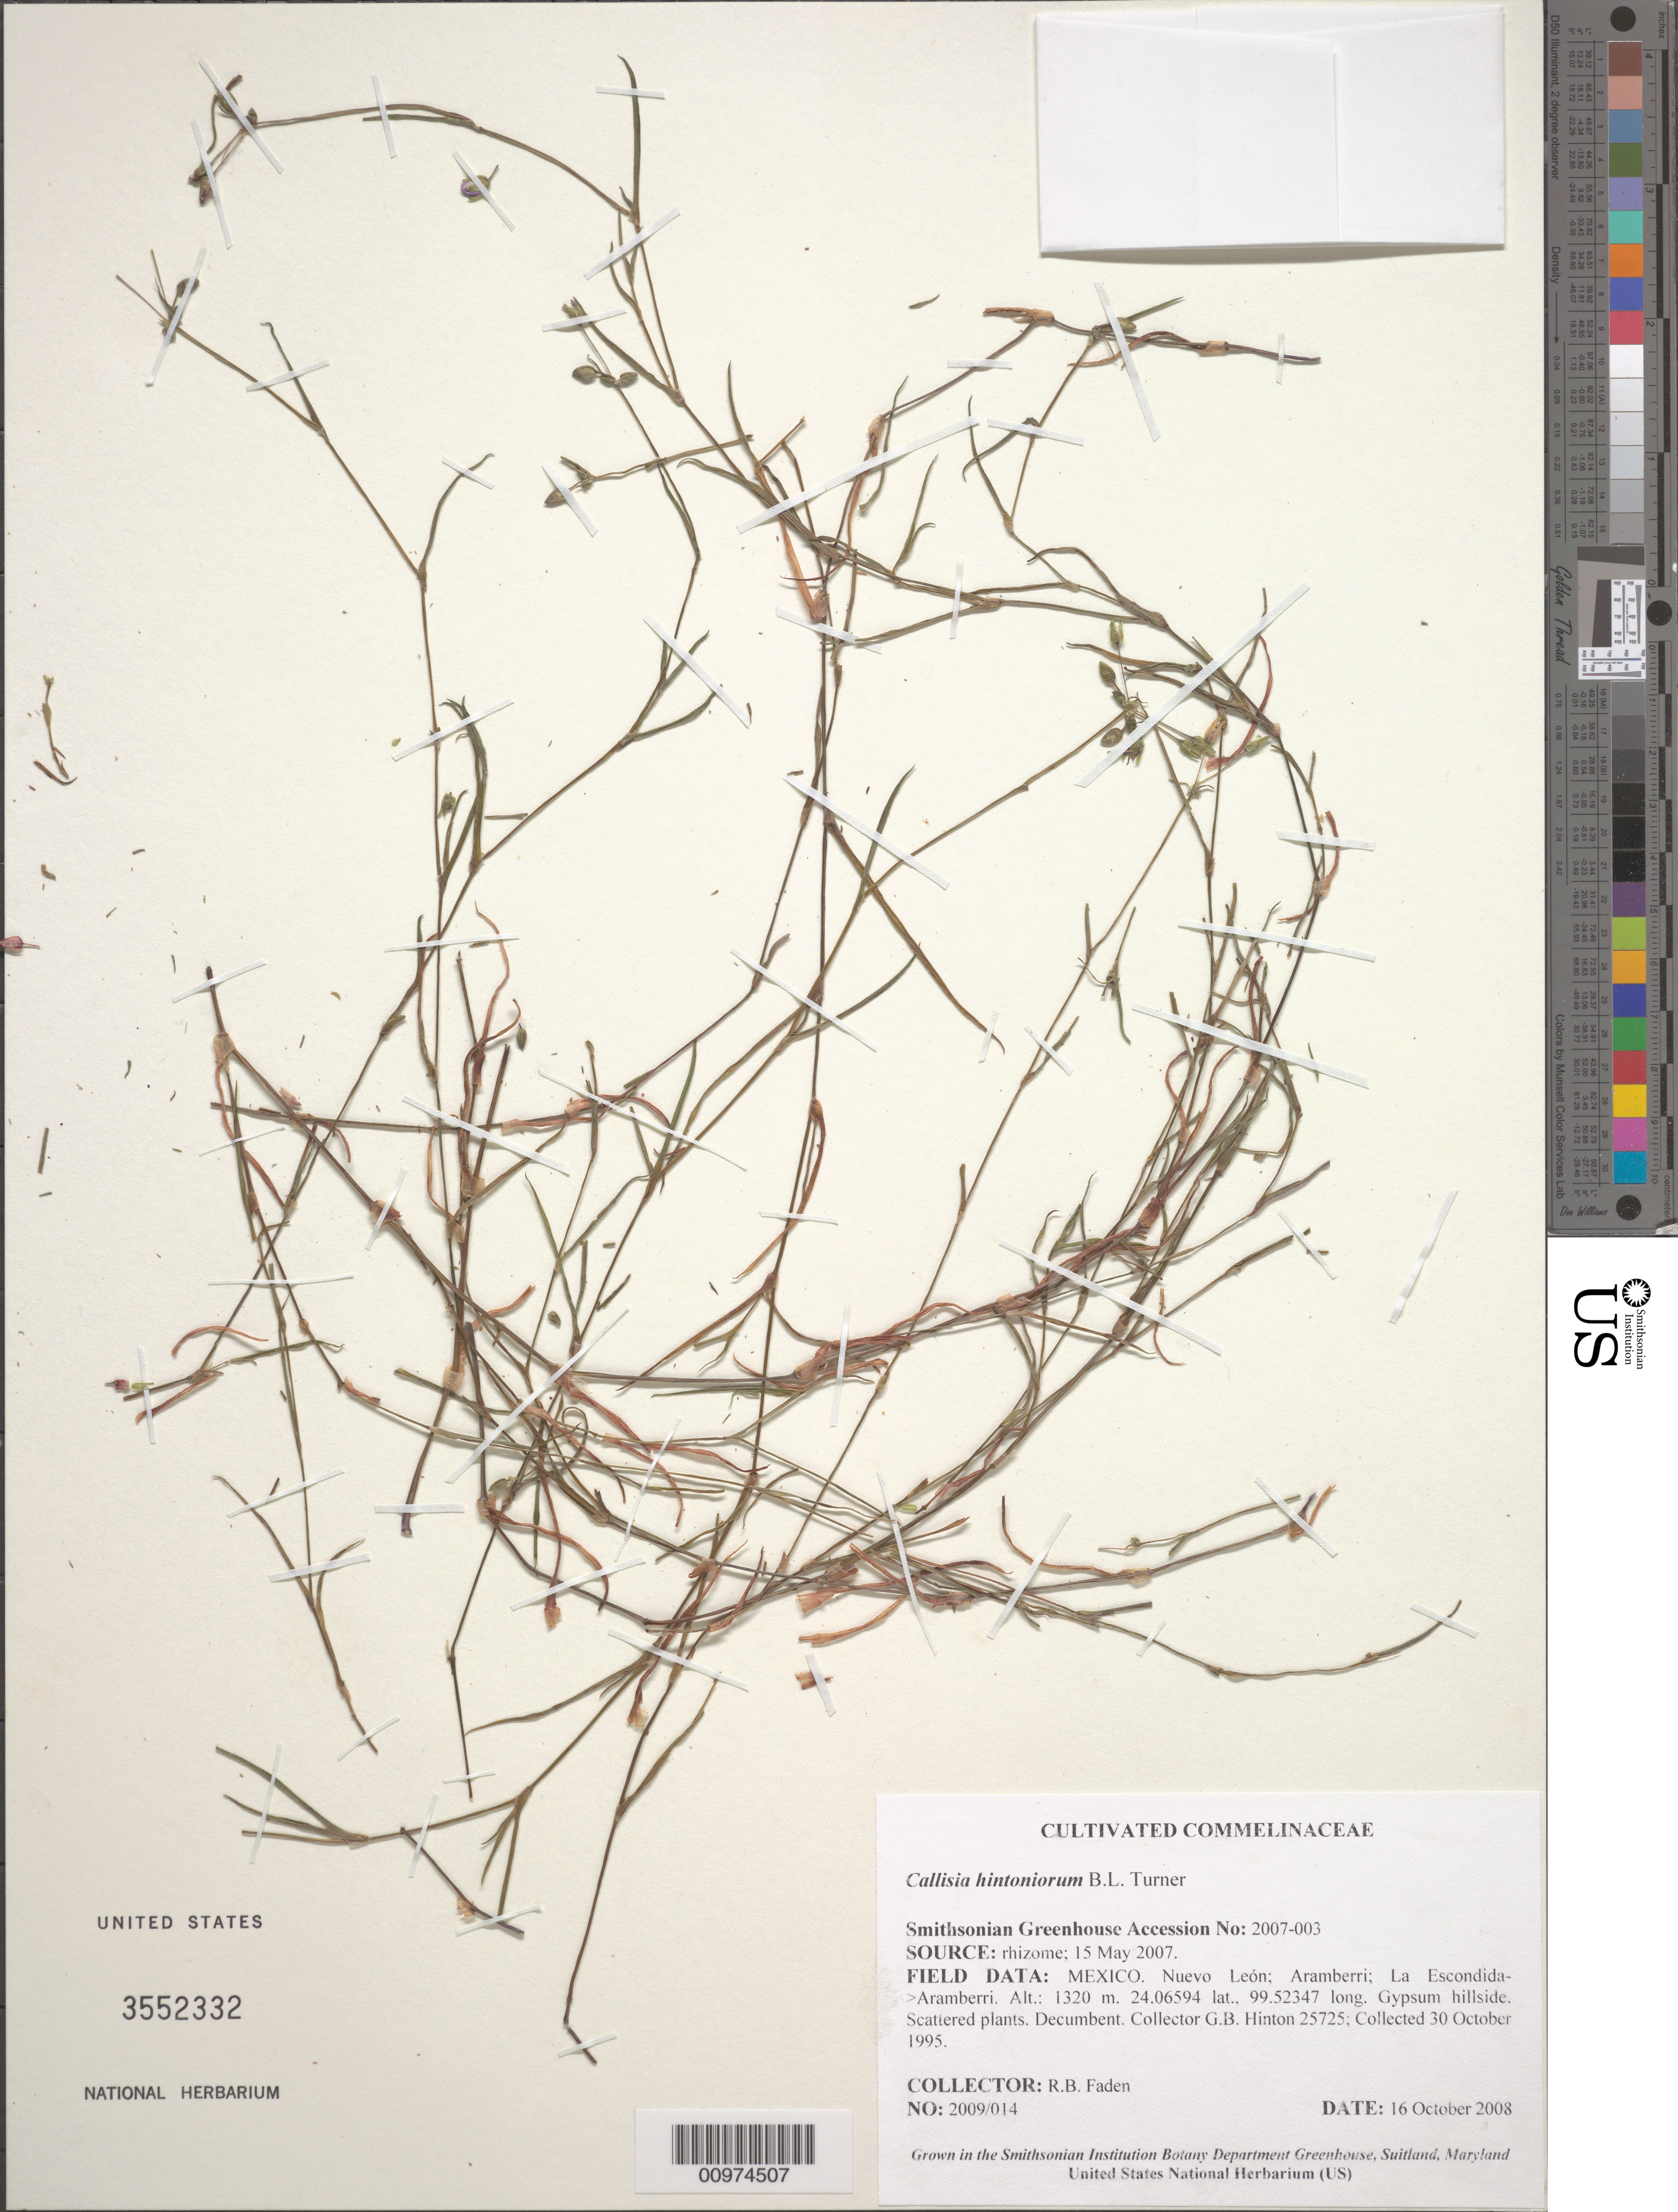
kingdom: Plantae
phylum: Tracheophyta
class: Liliopsida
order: Commelinales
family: Commelinaceae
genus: Callisia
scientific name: Callisia hintoniorum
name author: B.L. Turner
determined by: Faden, Robert B., (US), Smithsonian Institution - National Museum of Natural History (UNITED STATES)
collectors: R. B. Faden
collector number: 2009/014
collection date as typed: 16 Oct 2008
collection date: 2008-10-16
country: Mexico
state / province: Nuevo León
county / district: Aramberri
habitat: Gypsum hillside.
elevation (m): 1320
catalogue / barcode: US 3552332